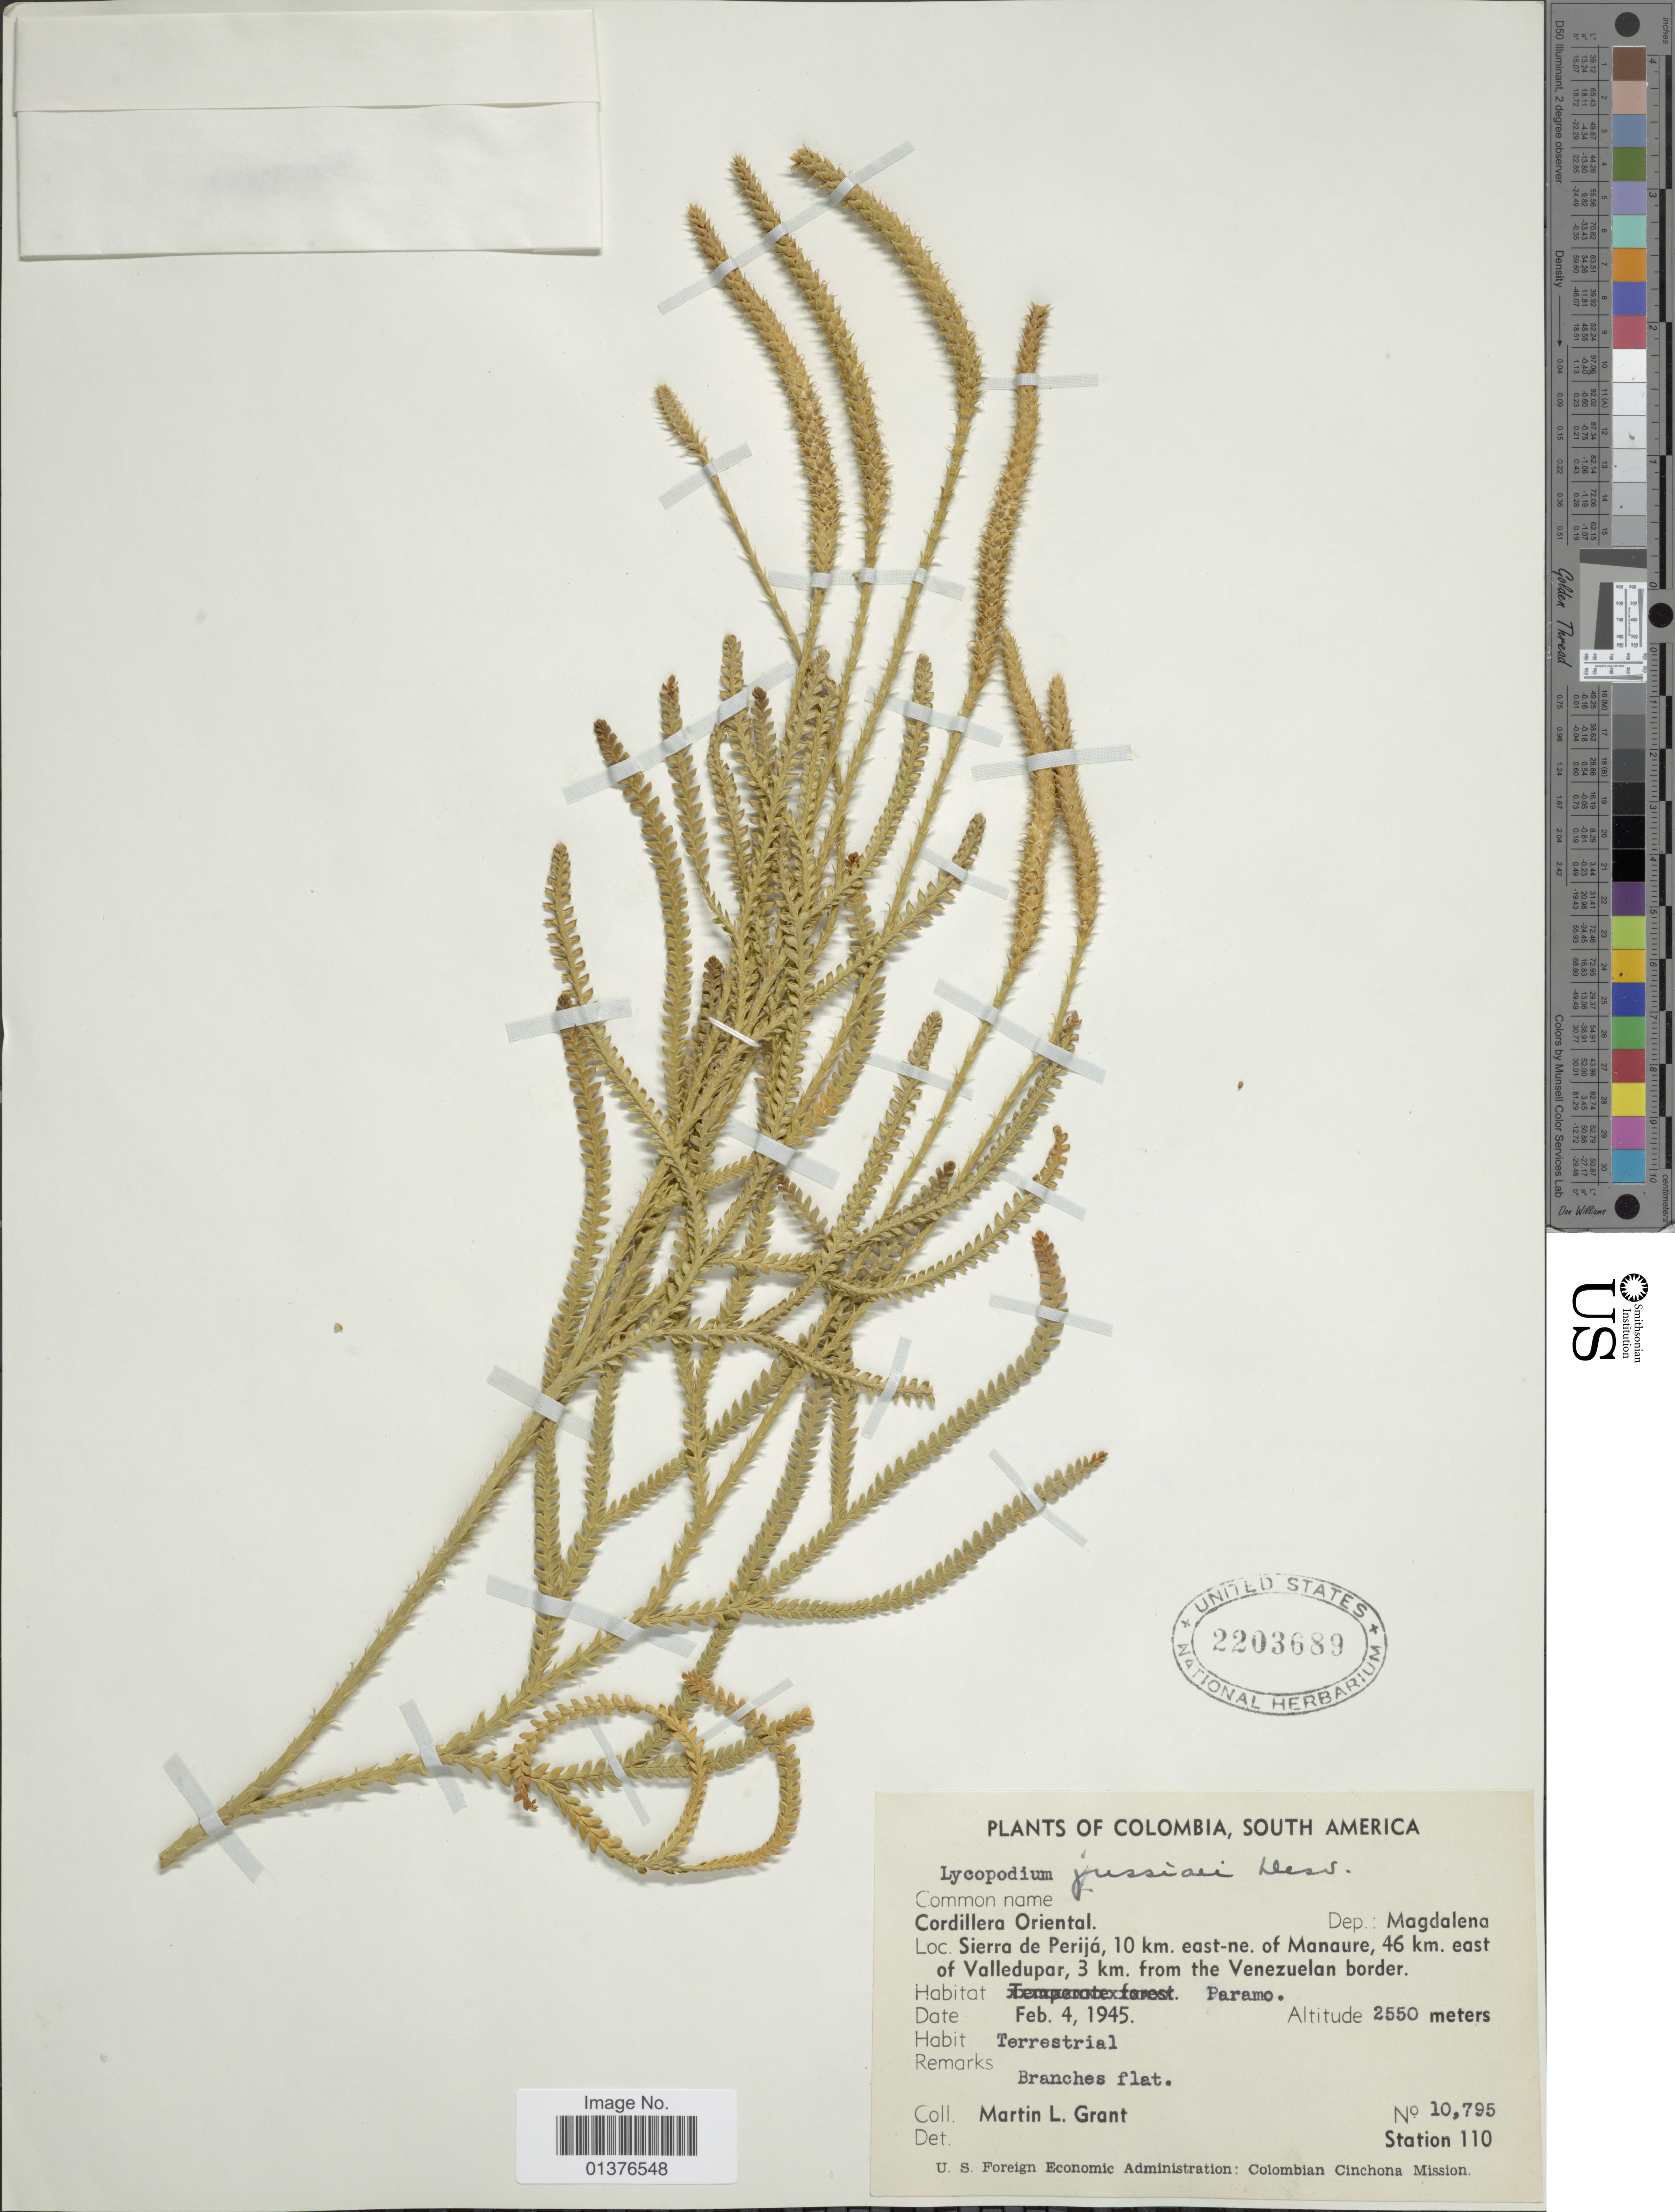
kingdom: Plantae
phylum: Tracheophyta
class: Lycopodiopsida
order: Lycopodiales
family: Lycopodiaceae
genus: Diphasium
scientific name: Diphasium jussiaei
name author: (Desv.) C. Presl ex Rothm.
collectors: M. L. Grant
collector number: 10795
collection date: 1945-02-04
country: Colombia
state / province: Magdalena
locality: Cordillera Oriental, Sierra de Perijá, 10km east-ne of Manaure, 46km east of Valledupar, 3km from the Venezuelan border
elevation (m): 2550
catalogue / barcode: US 2203689